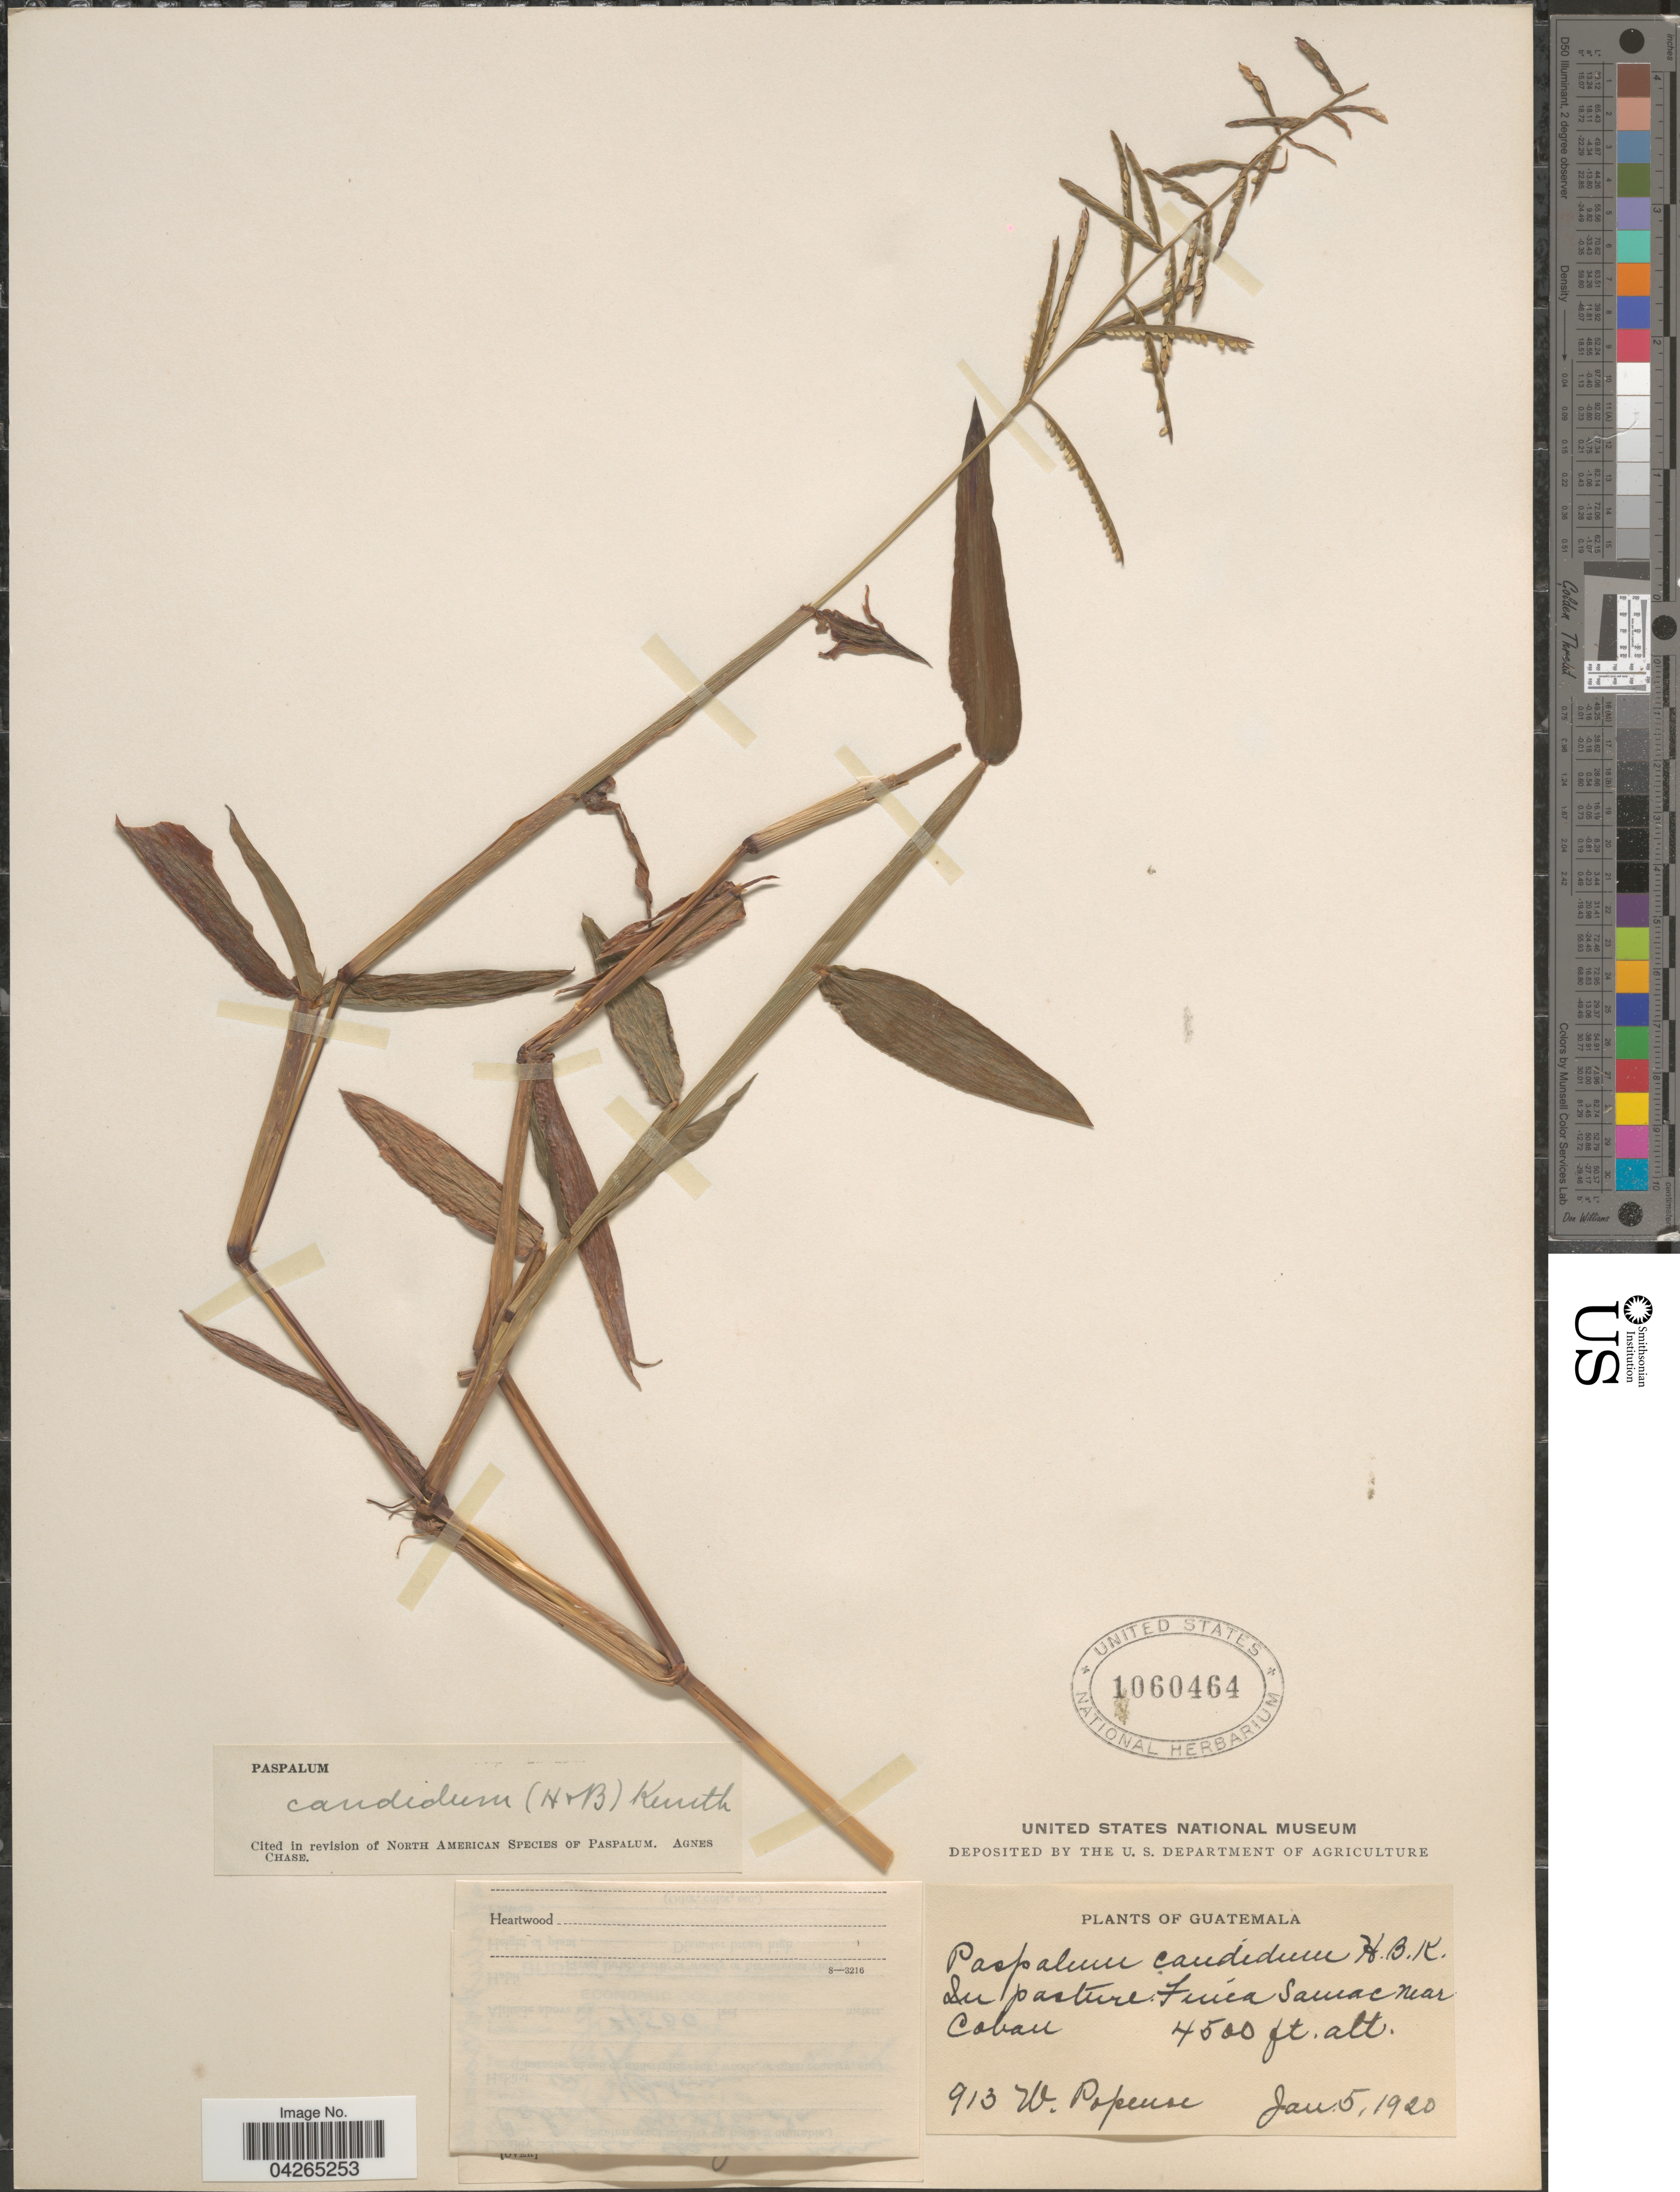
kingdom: Plantae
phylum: Tracheophyta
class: Liliopsida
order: Poales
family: Poaceae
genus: Paspalum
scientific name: Paspalum candidum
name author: (Humb. & Bonpl. ex Fleugge) Kunth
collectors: W. Popenoe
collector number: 913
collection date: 1920-01-05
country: Guatemala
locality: In pasture Finca Samac near Coban.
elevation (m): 1372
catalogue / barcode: US 1060464